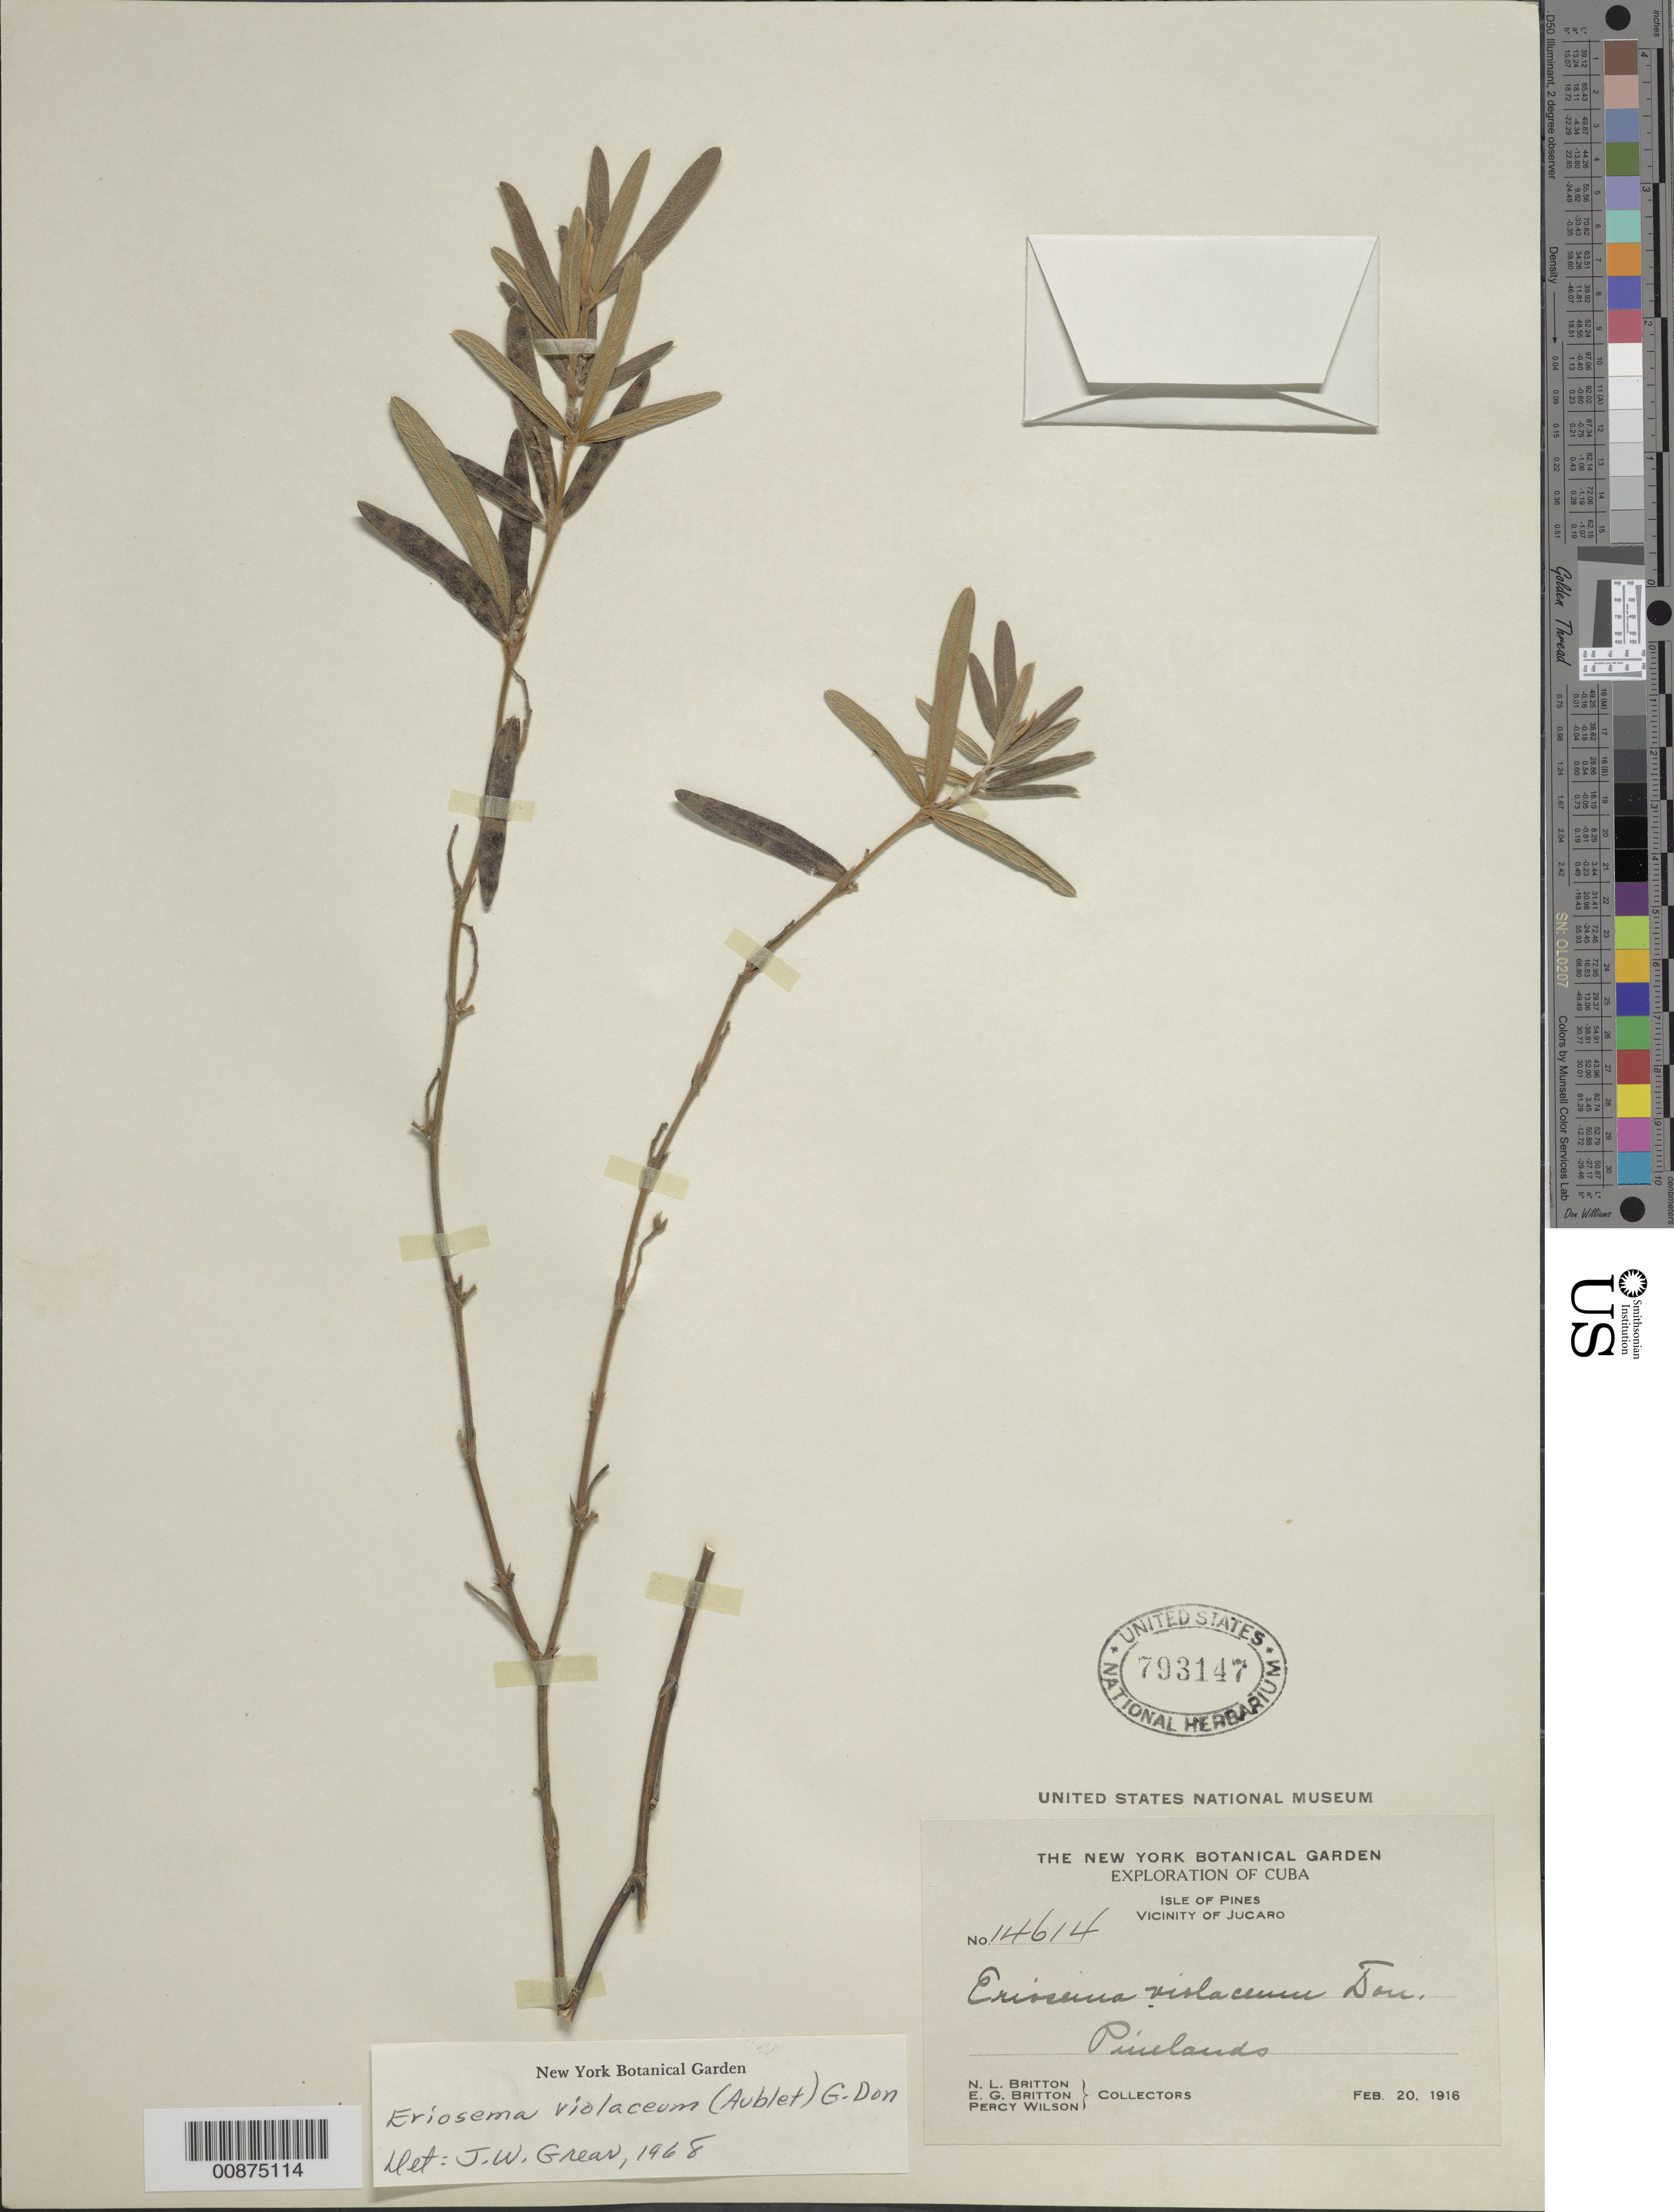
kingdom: Plantae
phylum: Tracheophyta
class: Magnoliopsida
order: Fabales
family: Fabaceae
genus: Eriosema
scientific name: Eriosema violaceum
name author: (Aubl.) G. Don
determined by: Grear, J. W., Jr.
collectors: N. Britton, E. G. Britton & P. Wilson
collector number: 14614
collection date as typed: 20 Feb 1916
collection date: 1916-02-20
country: Cuba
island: Isla de la Juventud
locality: Isle of Pines Vicinity of Jucaro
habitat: Pinelands.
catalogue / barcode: US 793147